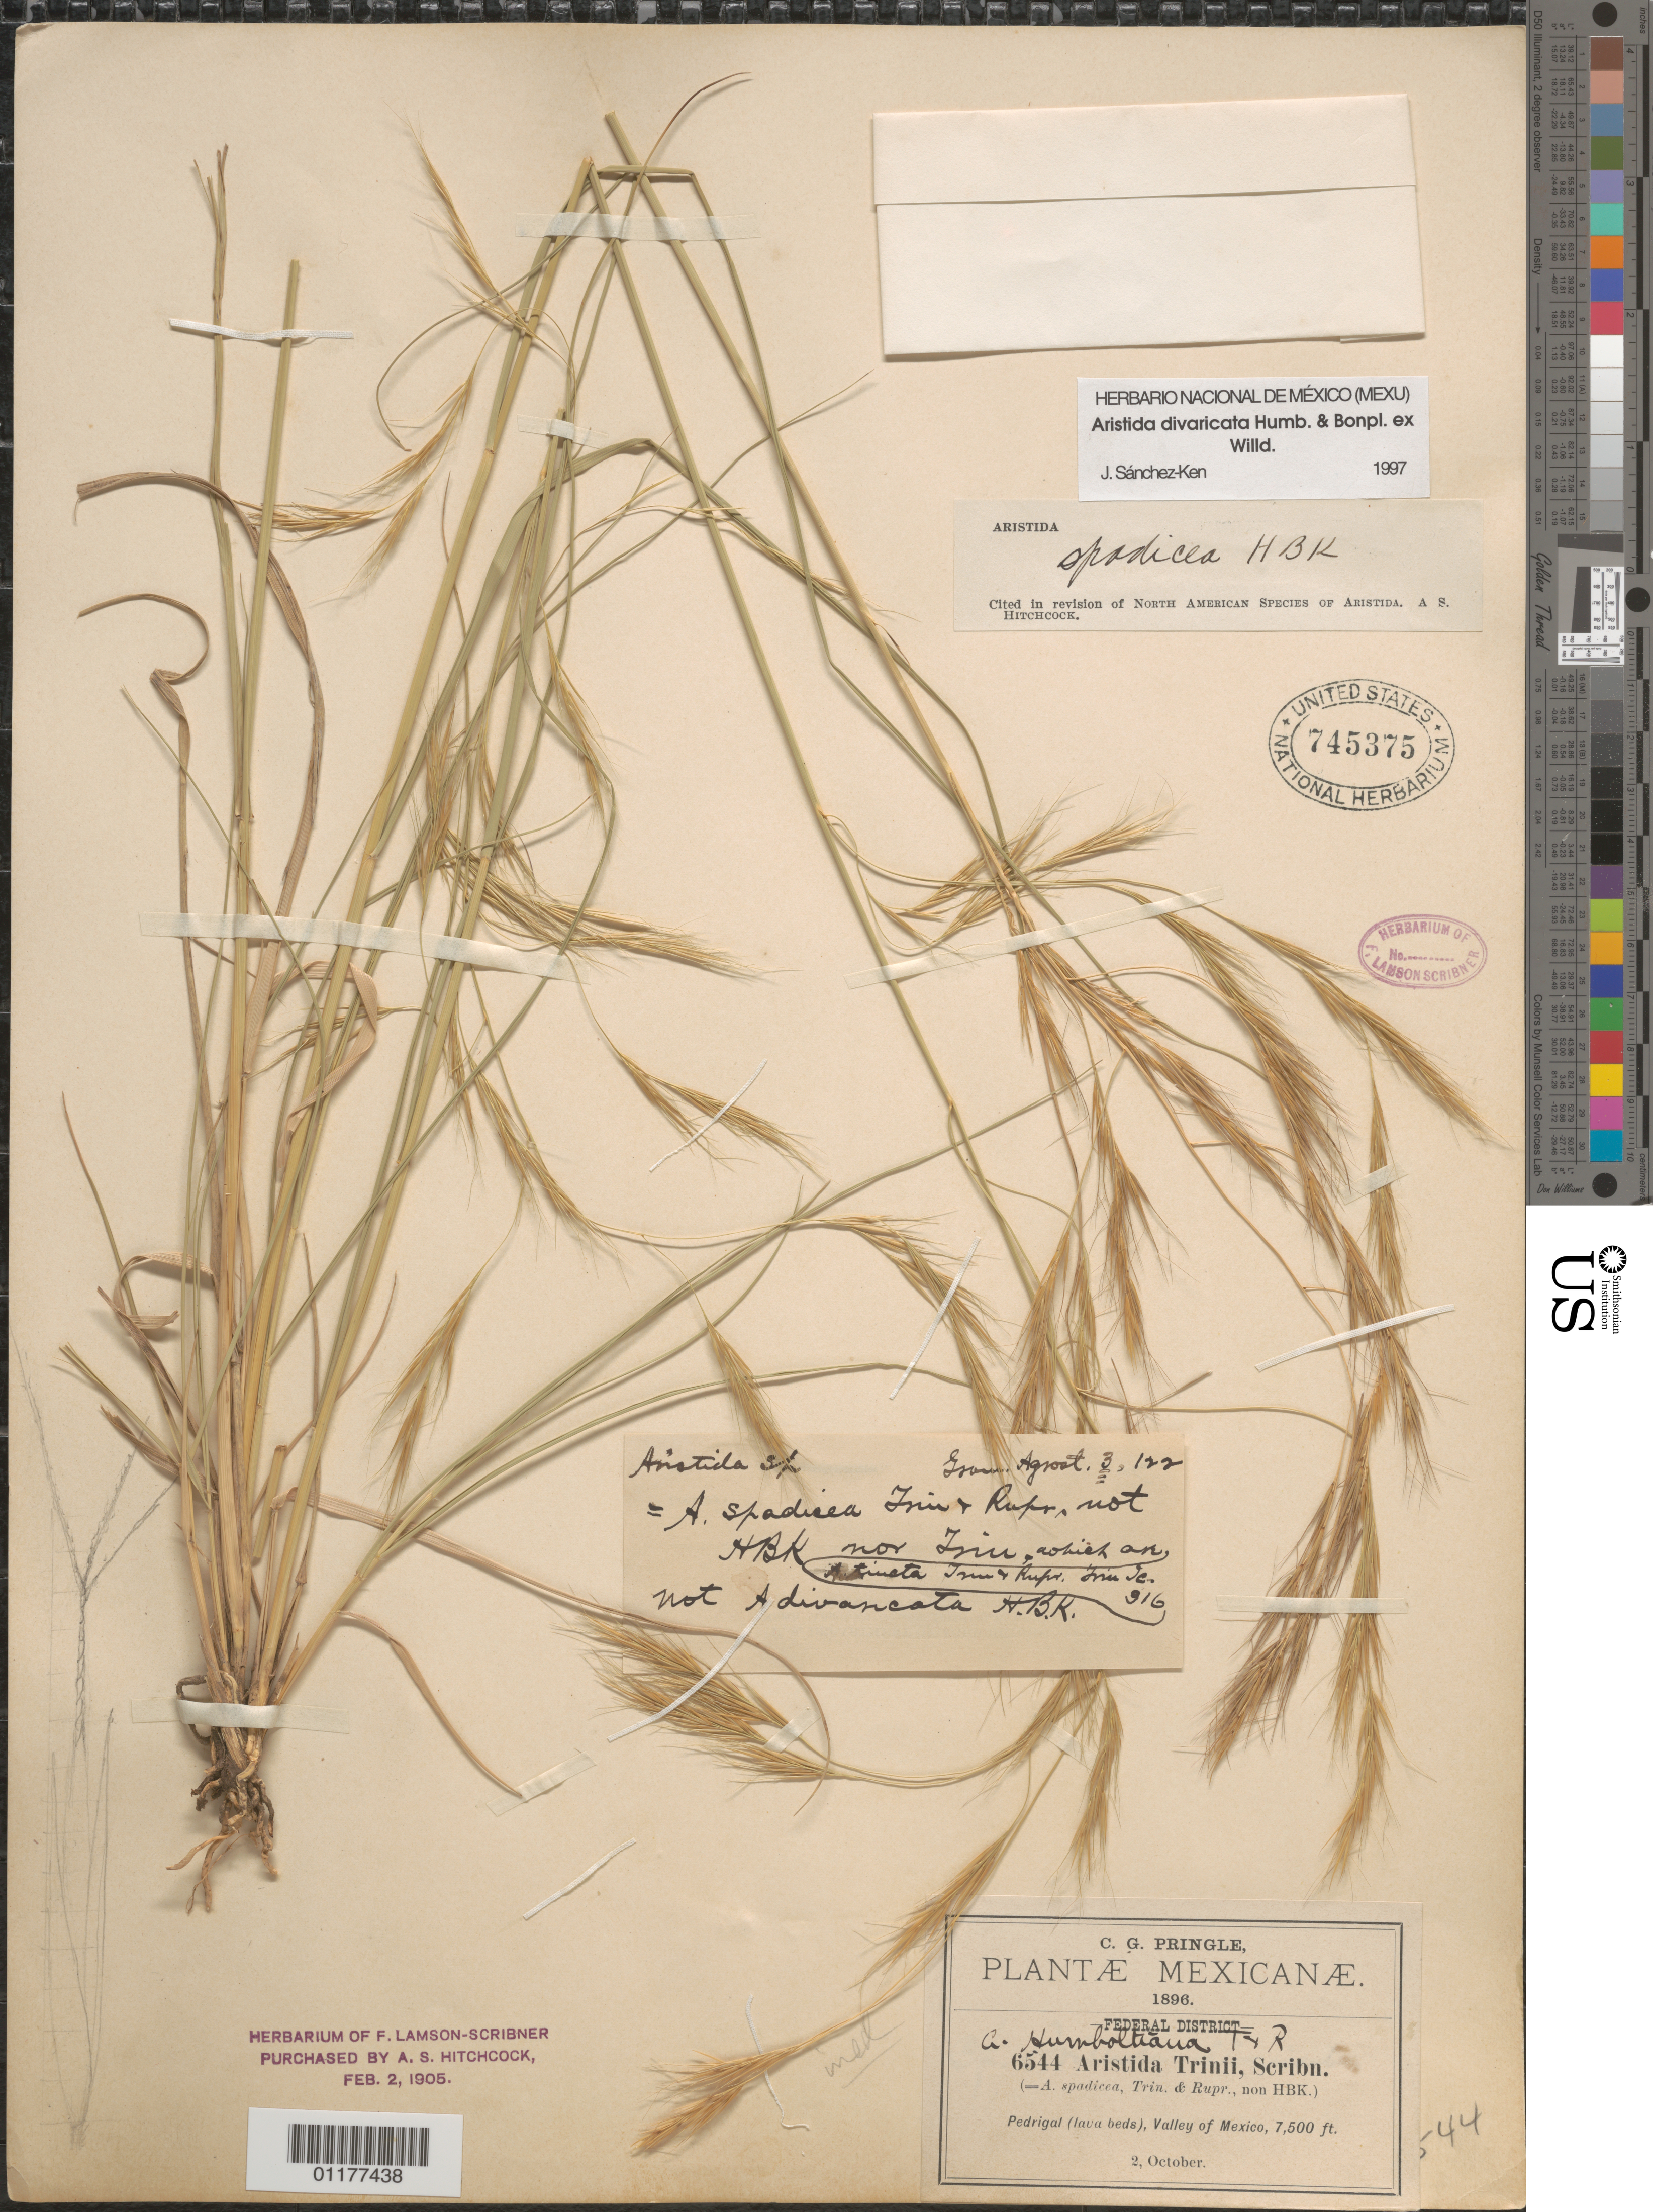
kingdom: Plantae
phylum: Tracheophyta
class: Liliopsida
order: Poales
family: Poaceae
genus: Aristida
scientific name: Aristida divaricata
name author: Humb. & Bonpl. ex Willd.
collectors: C. G. Pringle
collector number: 6544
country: Mexico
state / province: Distrito Federal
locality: Valley of Mexico, Pedrigal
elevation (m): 2286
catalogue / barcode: US 745375